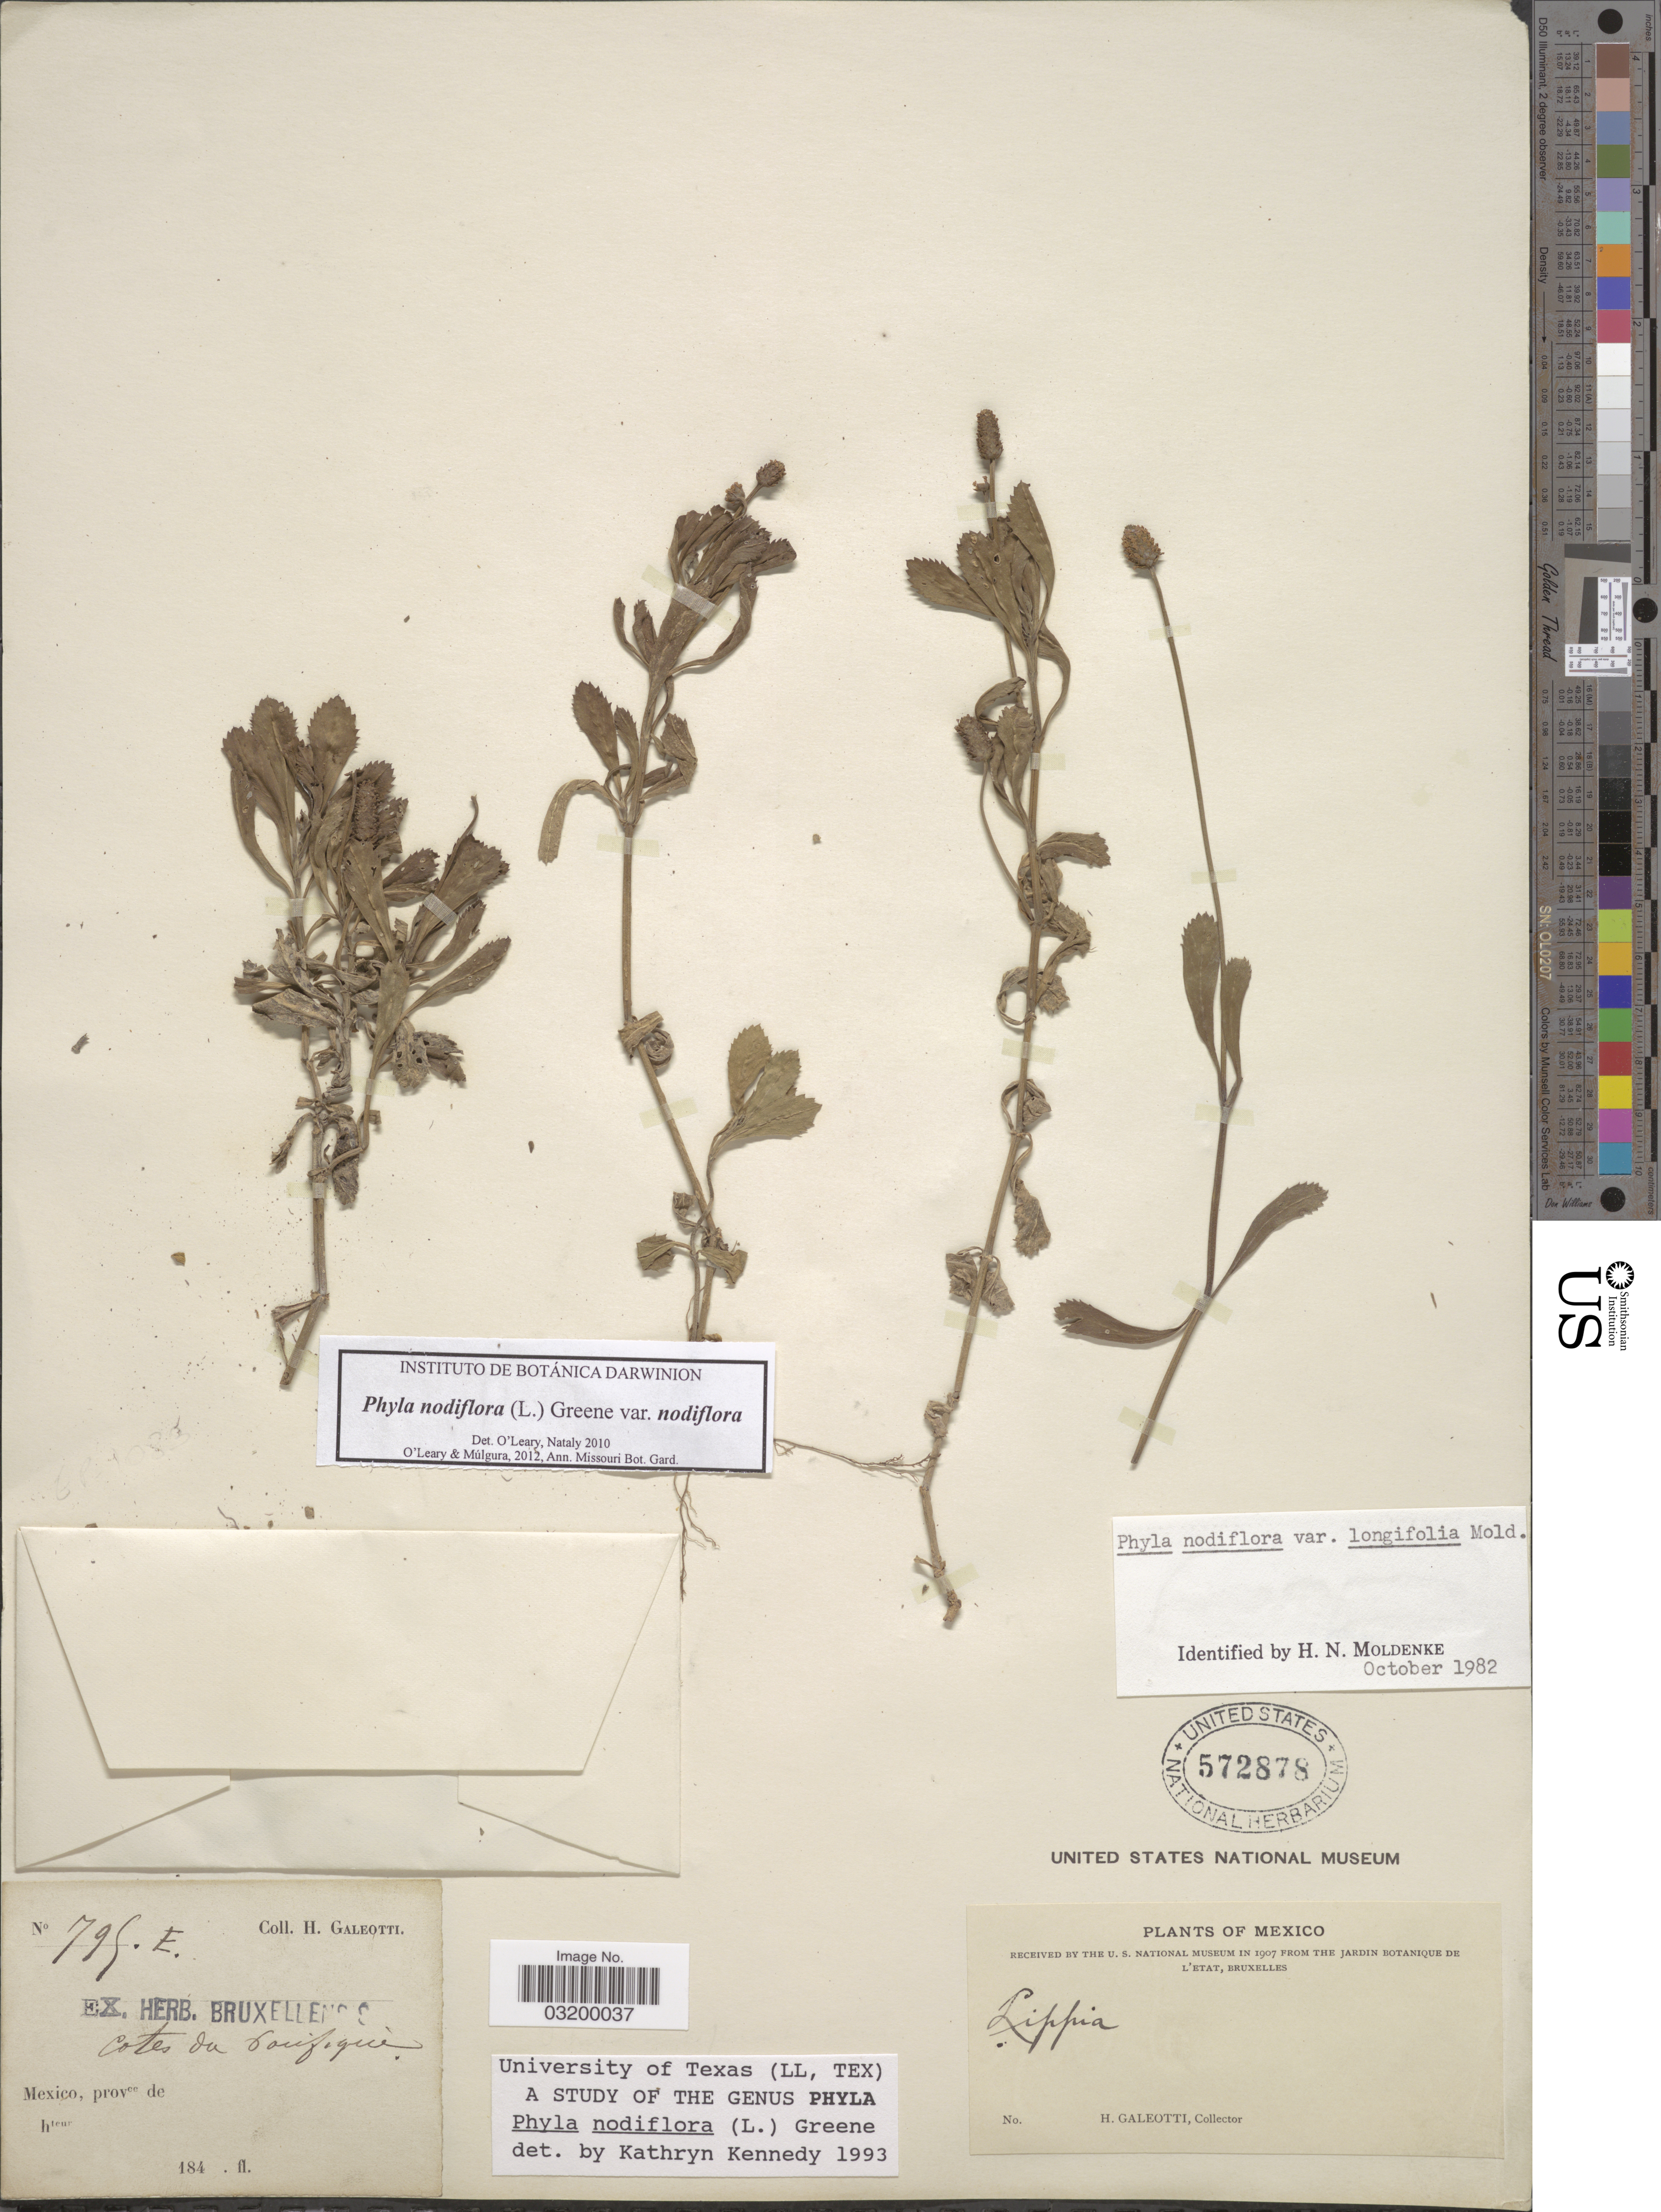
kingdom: Plantae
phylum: Tracheophyta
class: Magnoliopsida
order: Lamiales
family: Verbenaceae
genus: Phyla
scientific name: Phyla nodiflora var. nodiflora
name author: (L.) Greene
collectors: H. G. Galeotti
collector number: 795E.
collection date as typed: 184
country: Mexico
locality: Cotes du Pacifiquè.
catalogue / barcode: US 572878